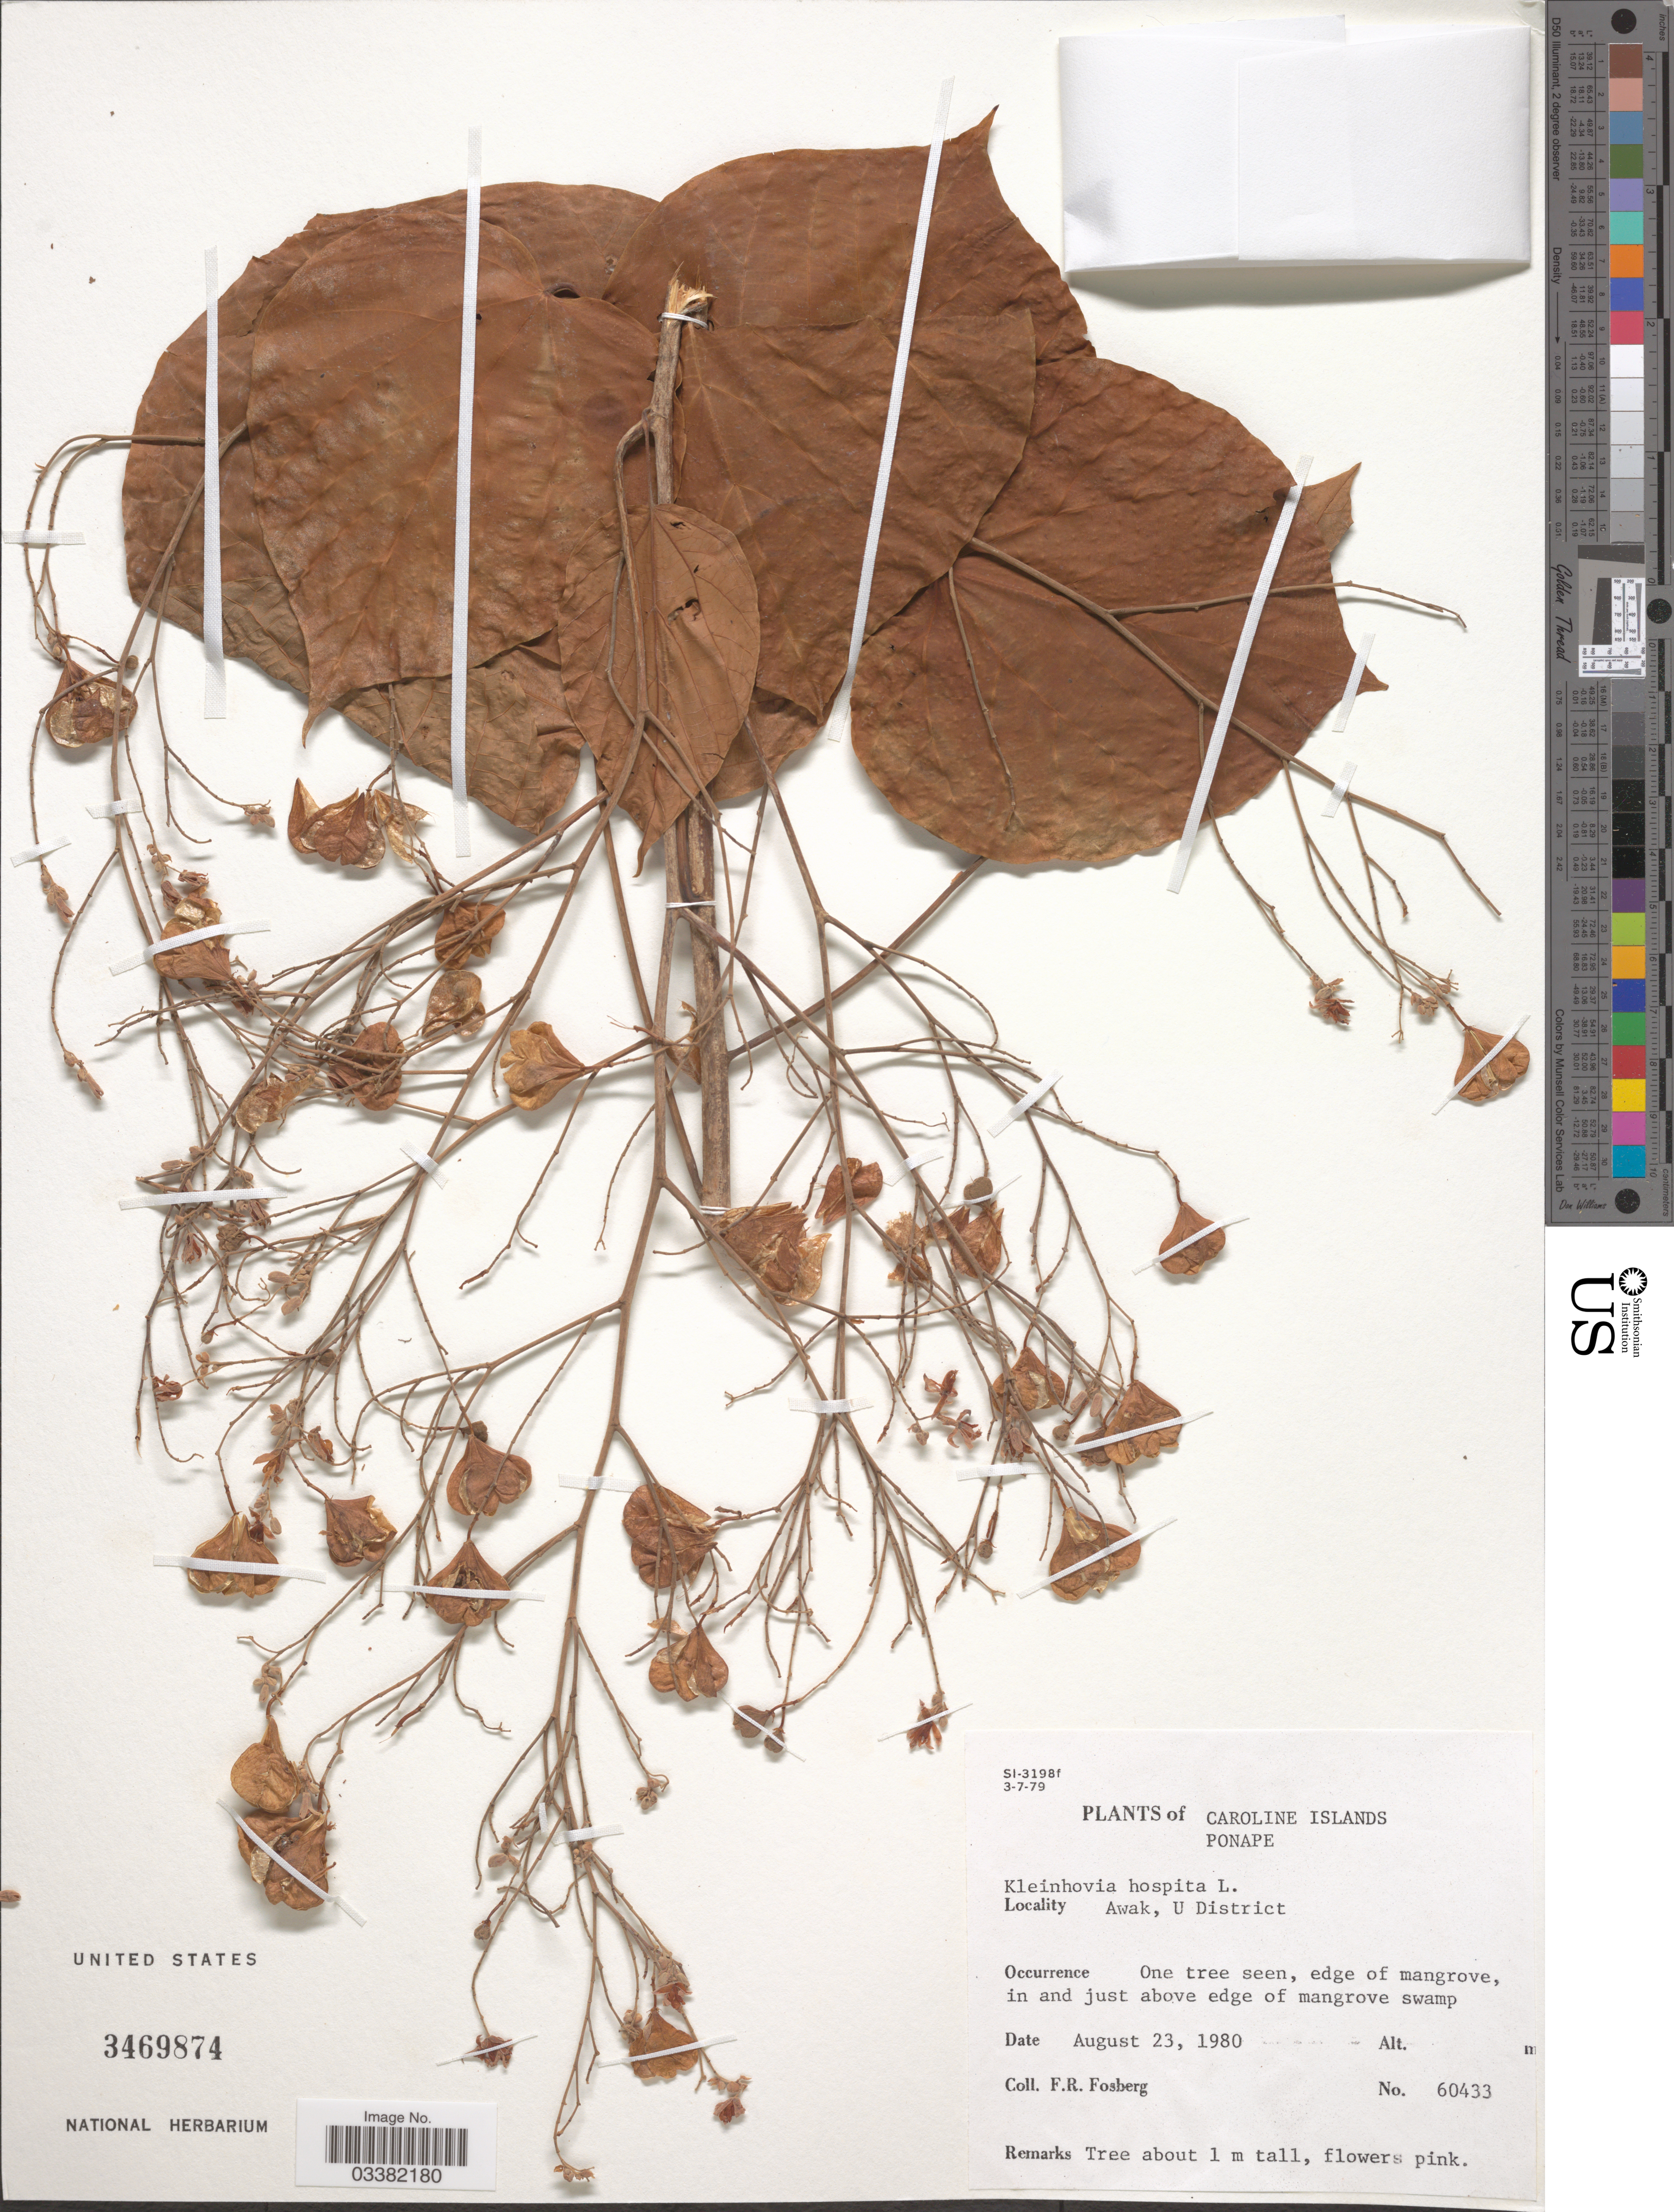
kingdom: Plantae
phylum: Tracheophyta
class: Magnoliopsida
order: Malvales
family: Malvaceae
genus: Kleinhovia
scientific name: Kleinhovia hospita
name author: L.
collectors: F. R. Fosberg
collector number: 60433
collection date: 1980-08-23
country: Micronesia, Federated States of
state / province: Pohnpei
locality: Caroline Islands. Ponape. Awak, U District.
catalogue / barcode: US 3469874